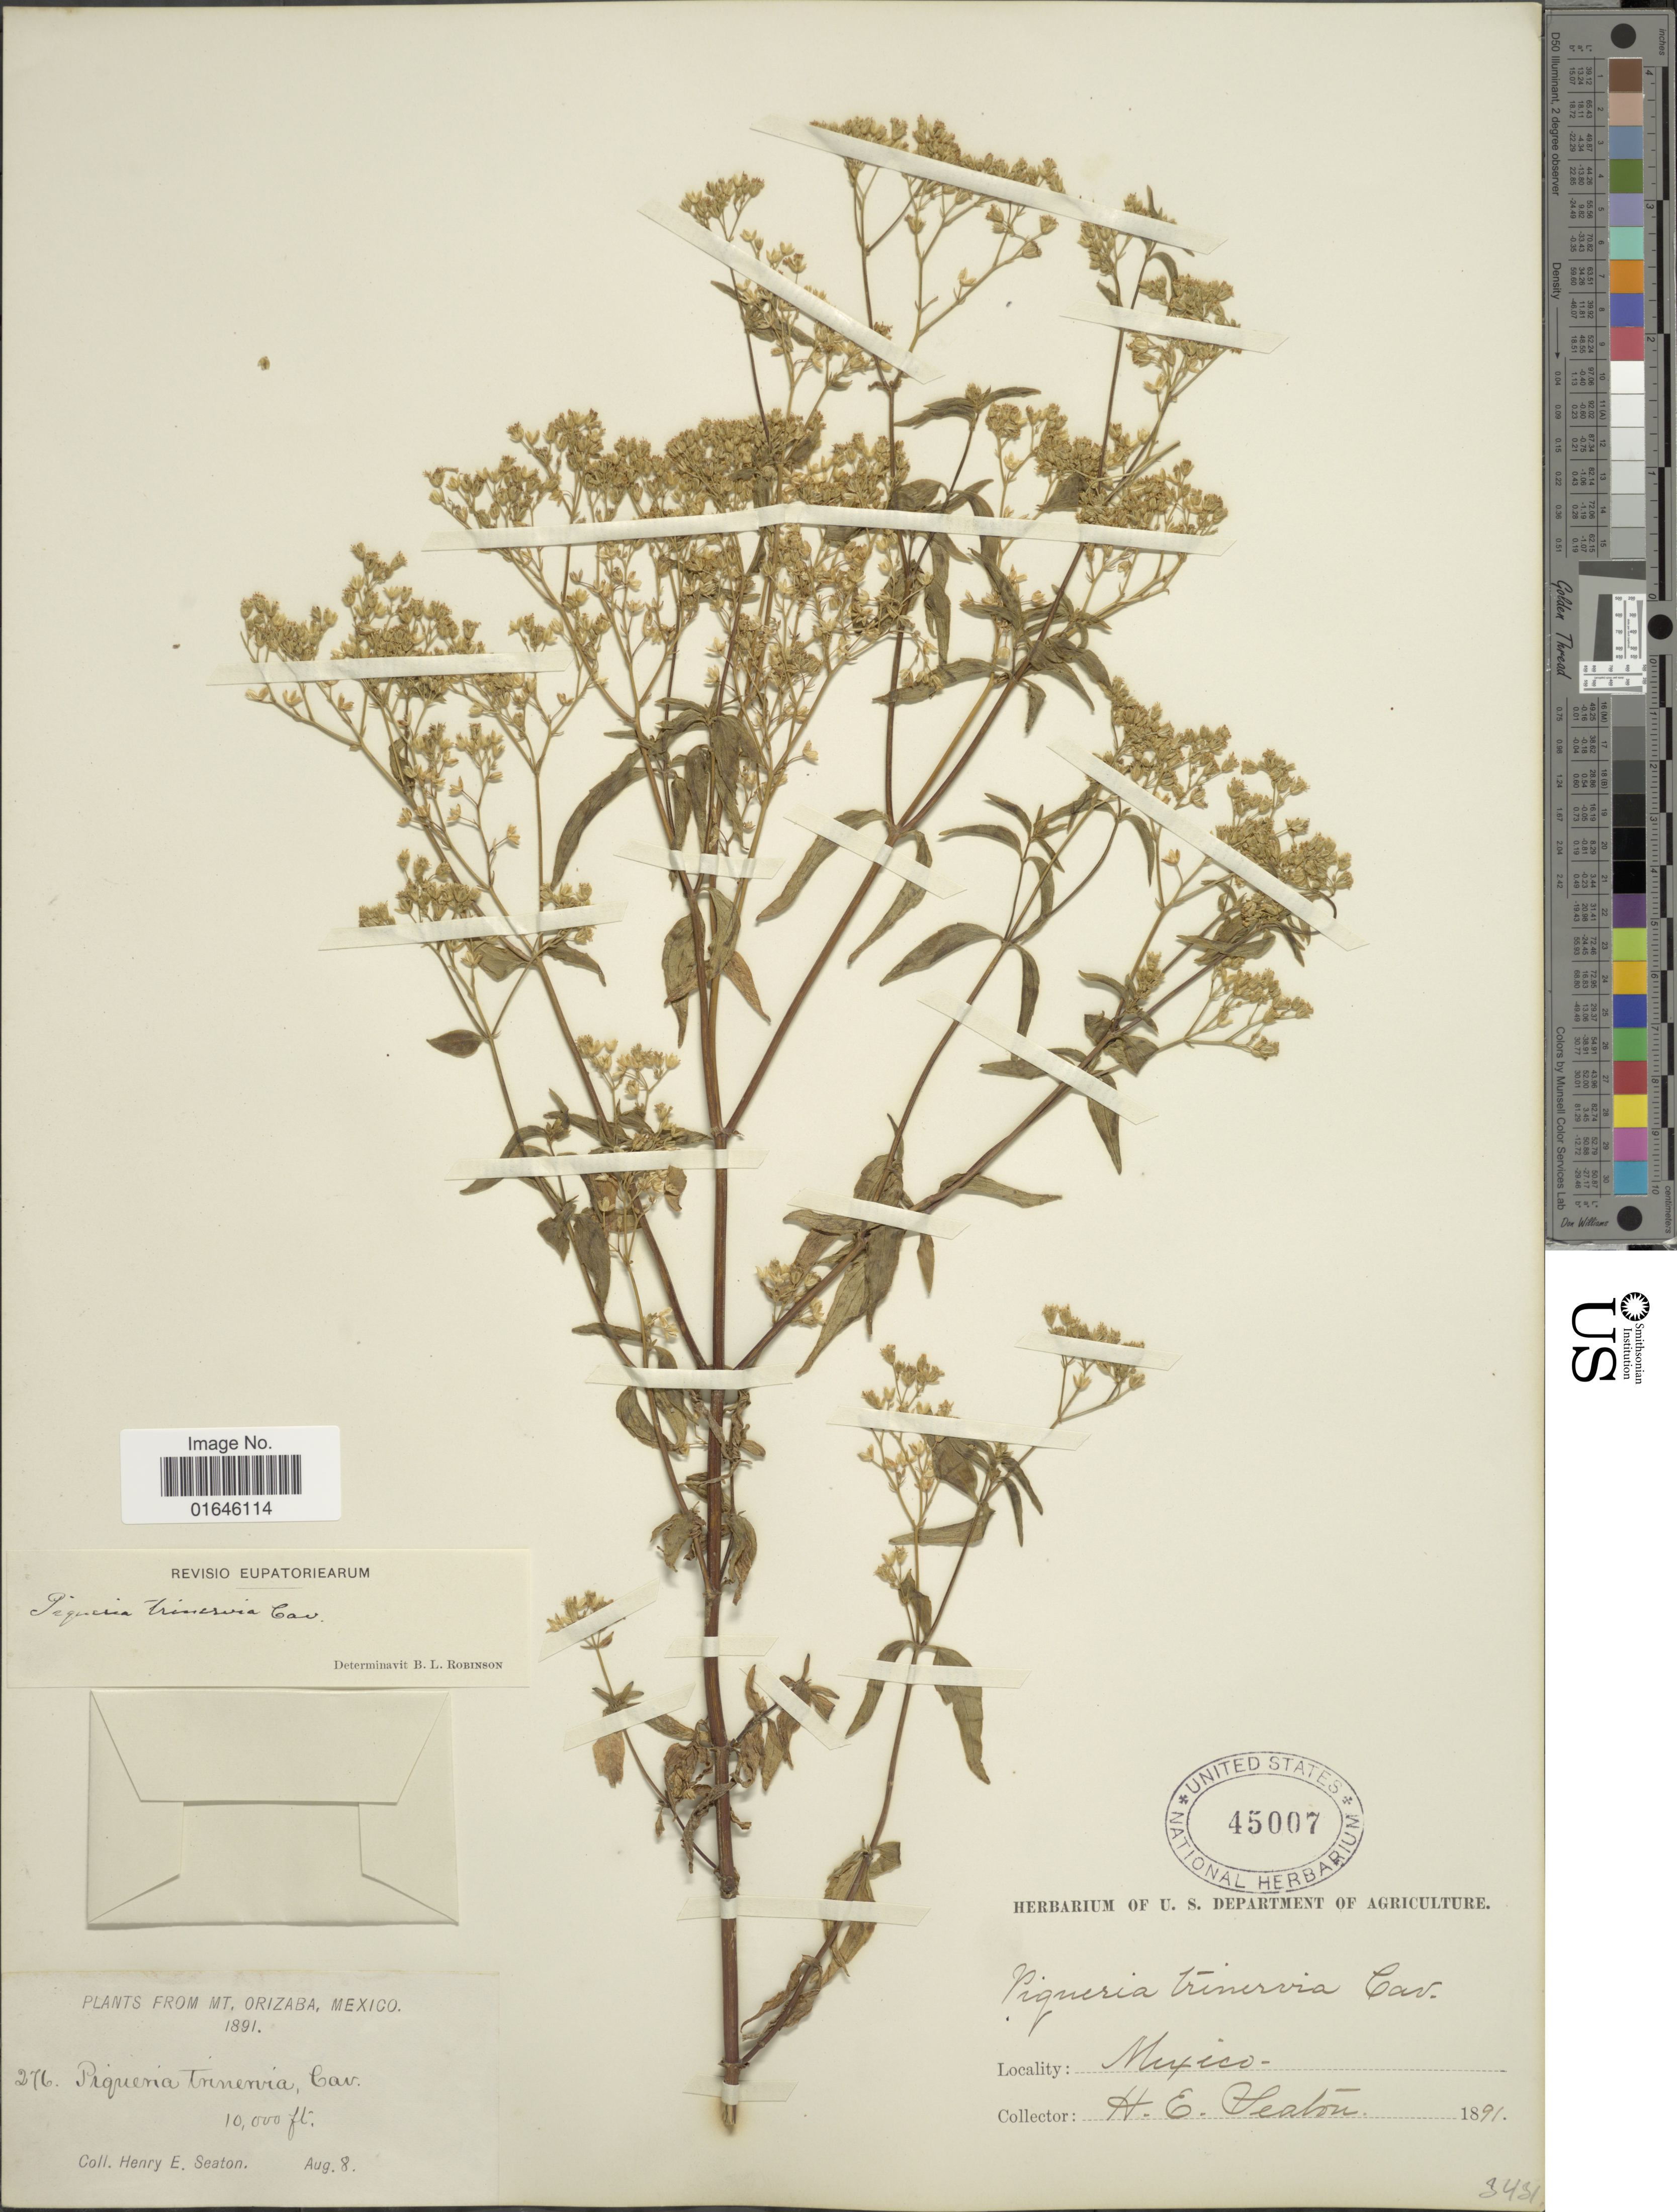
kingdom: Plantae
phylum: Tracheophyta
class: Magnoliopsida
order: Asterales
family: Asteraceae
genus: Piqueria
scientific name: Piqueria trinervia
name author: Cav.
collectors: H. E. Seaton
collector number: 276*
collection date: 1891-08-08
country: Mexico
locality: From Mt. Orizaba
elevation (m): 3048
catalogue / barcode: US 45007